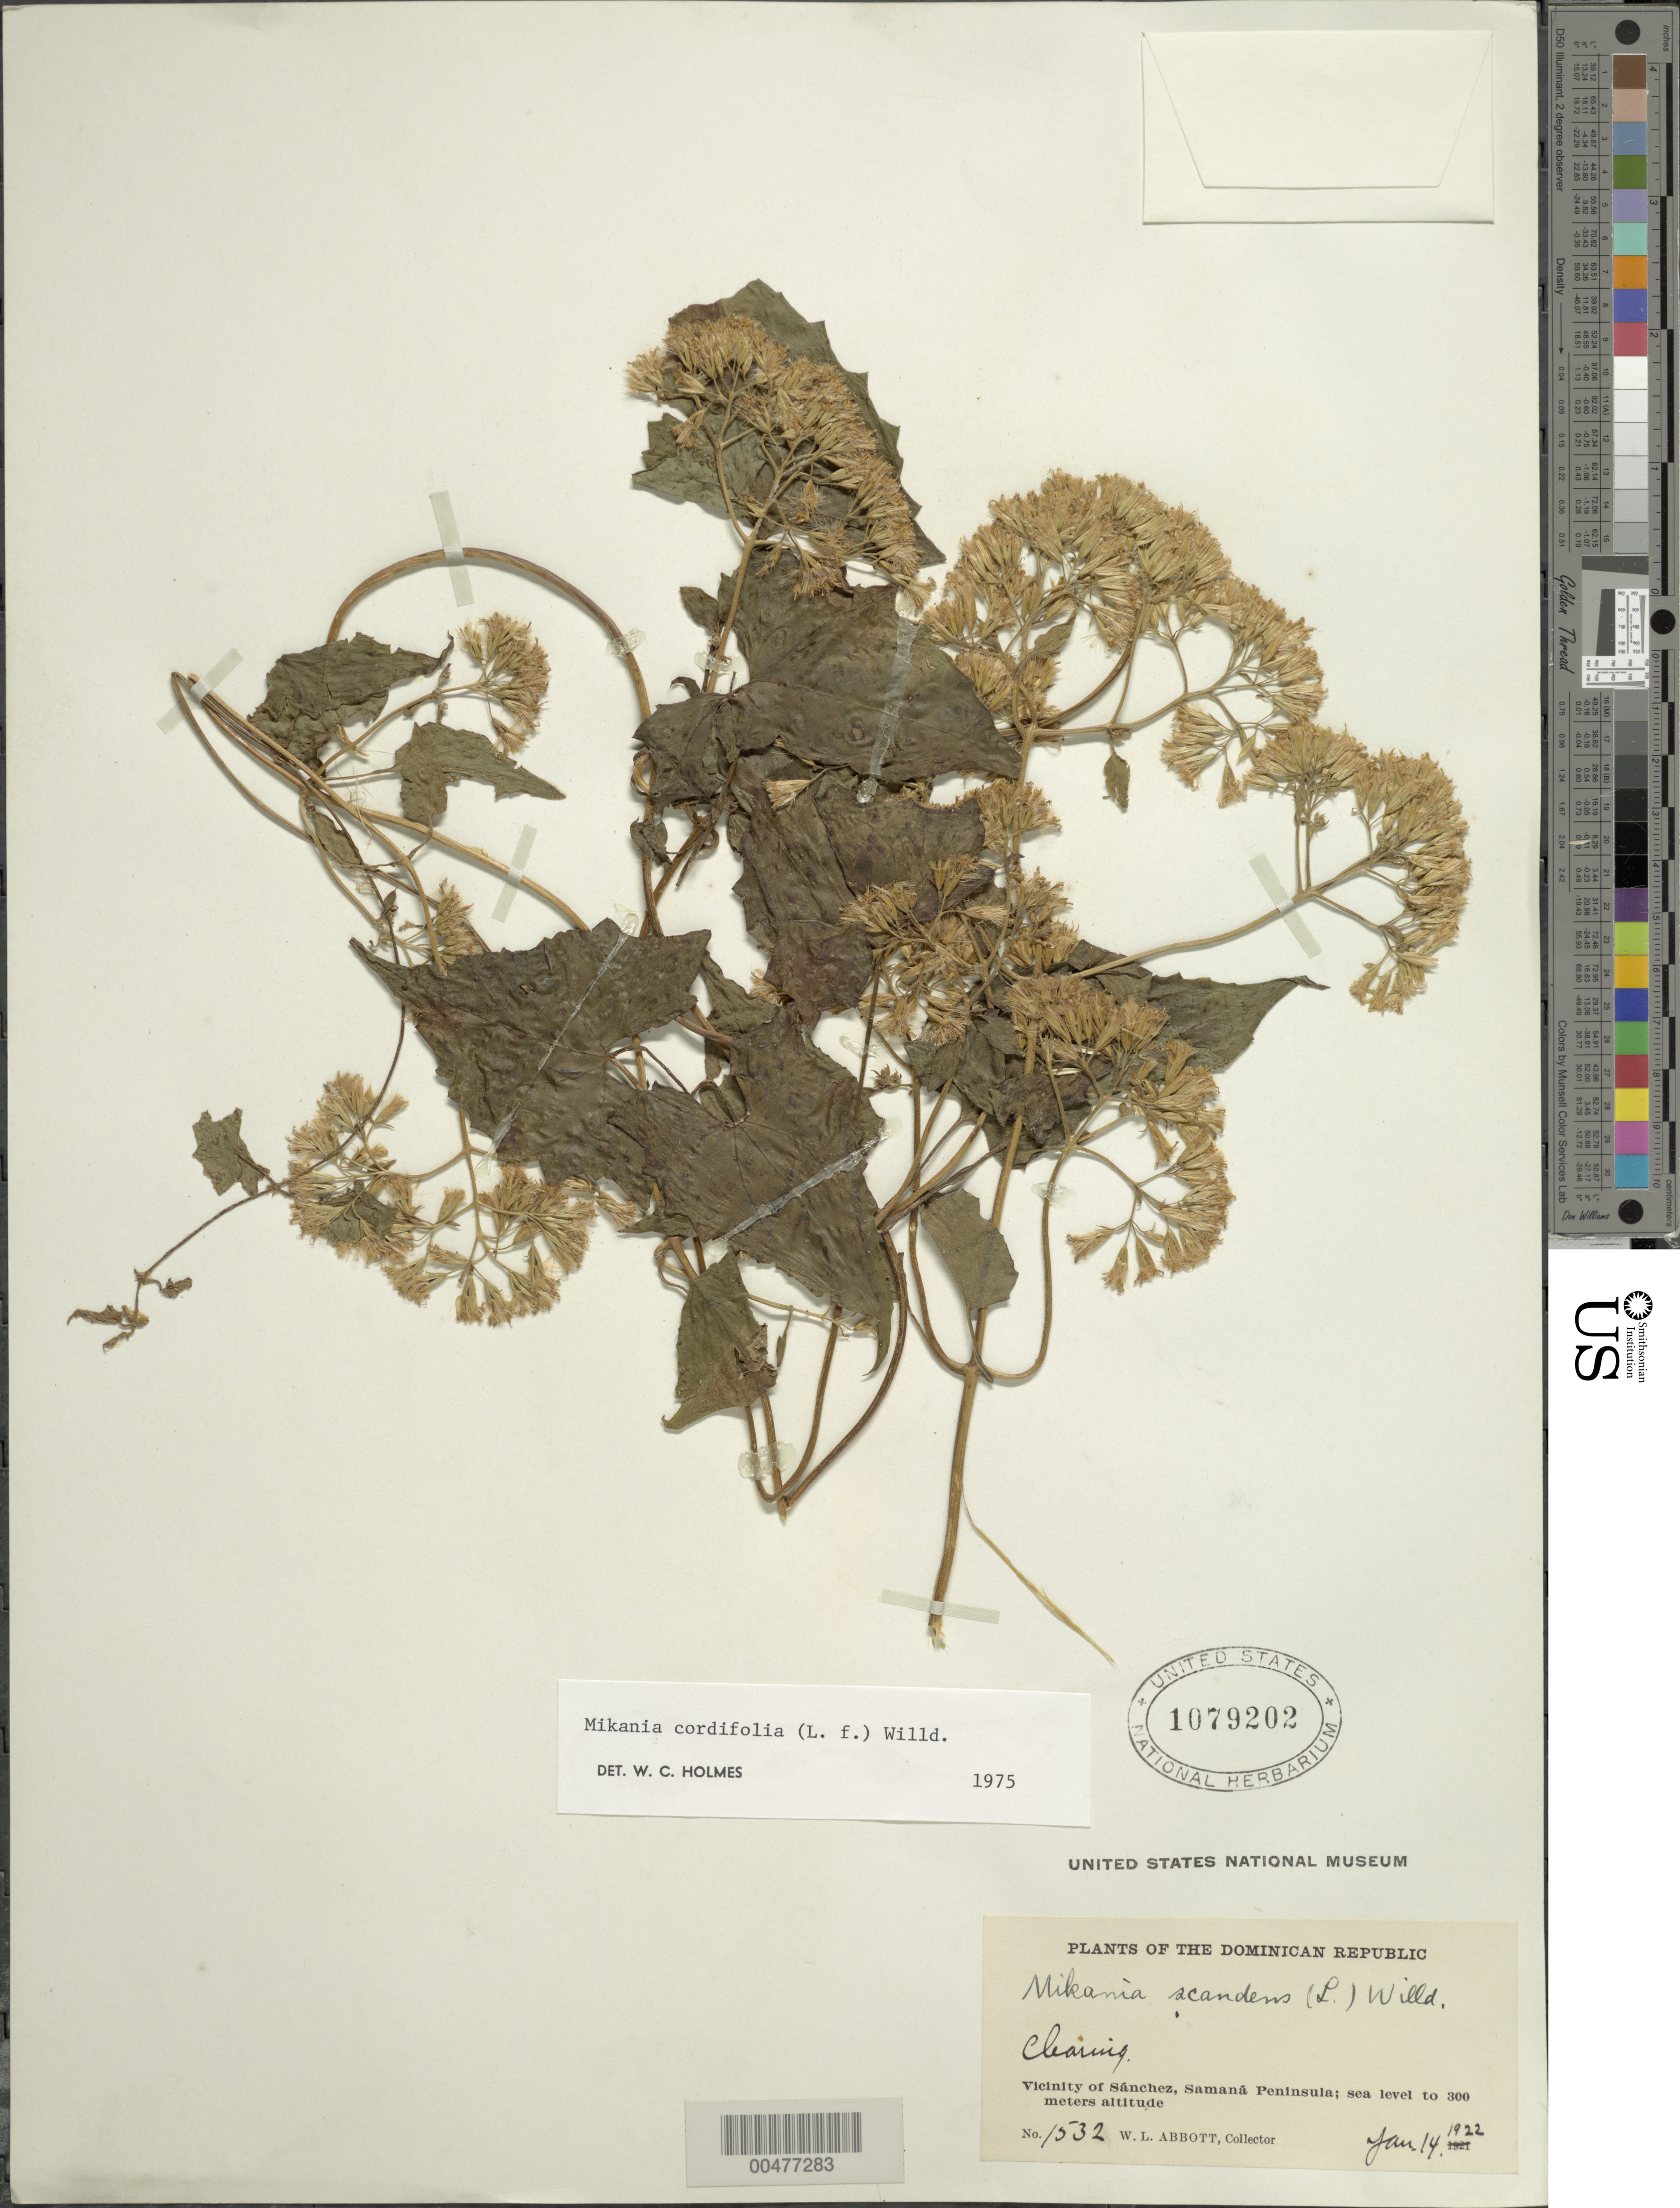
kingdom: Plantae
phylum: Tracheophyta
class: Magnoliopsida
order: Asterales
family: Asteraceae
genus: Mikania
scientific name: Mikania cordifolia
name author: Kunth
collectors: -- Abbott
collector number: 1532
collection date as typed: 14 Jan 1922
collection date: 1922-01-14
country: Puerto Rico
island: Greater Antilles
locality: vicinity of Sanchez, Samana Peninsula.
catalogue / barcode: US 1079202